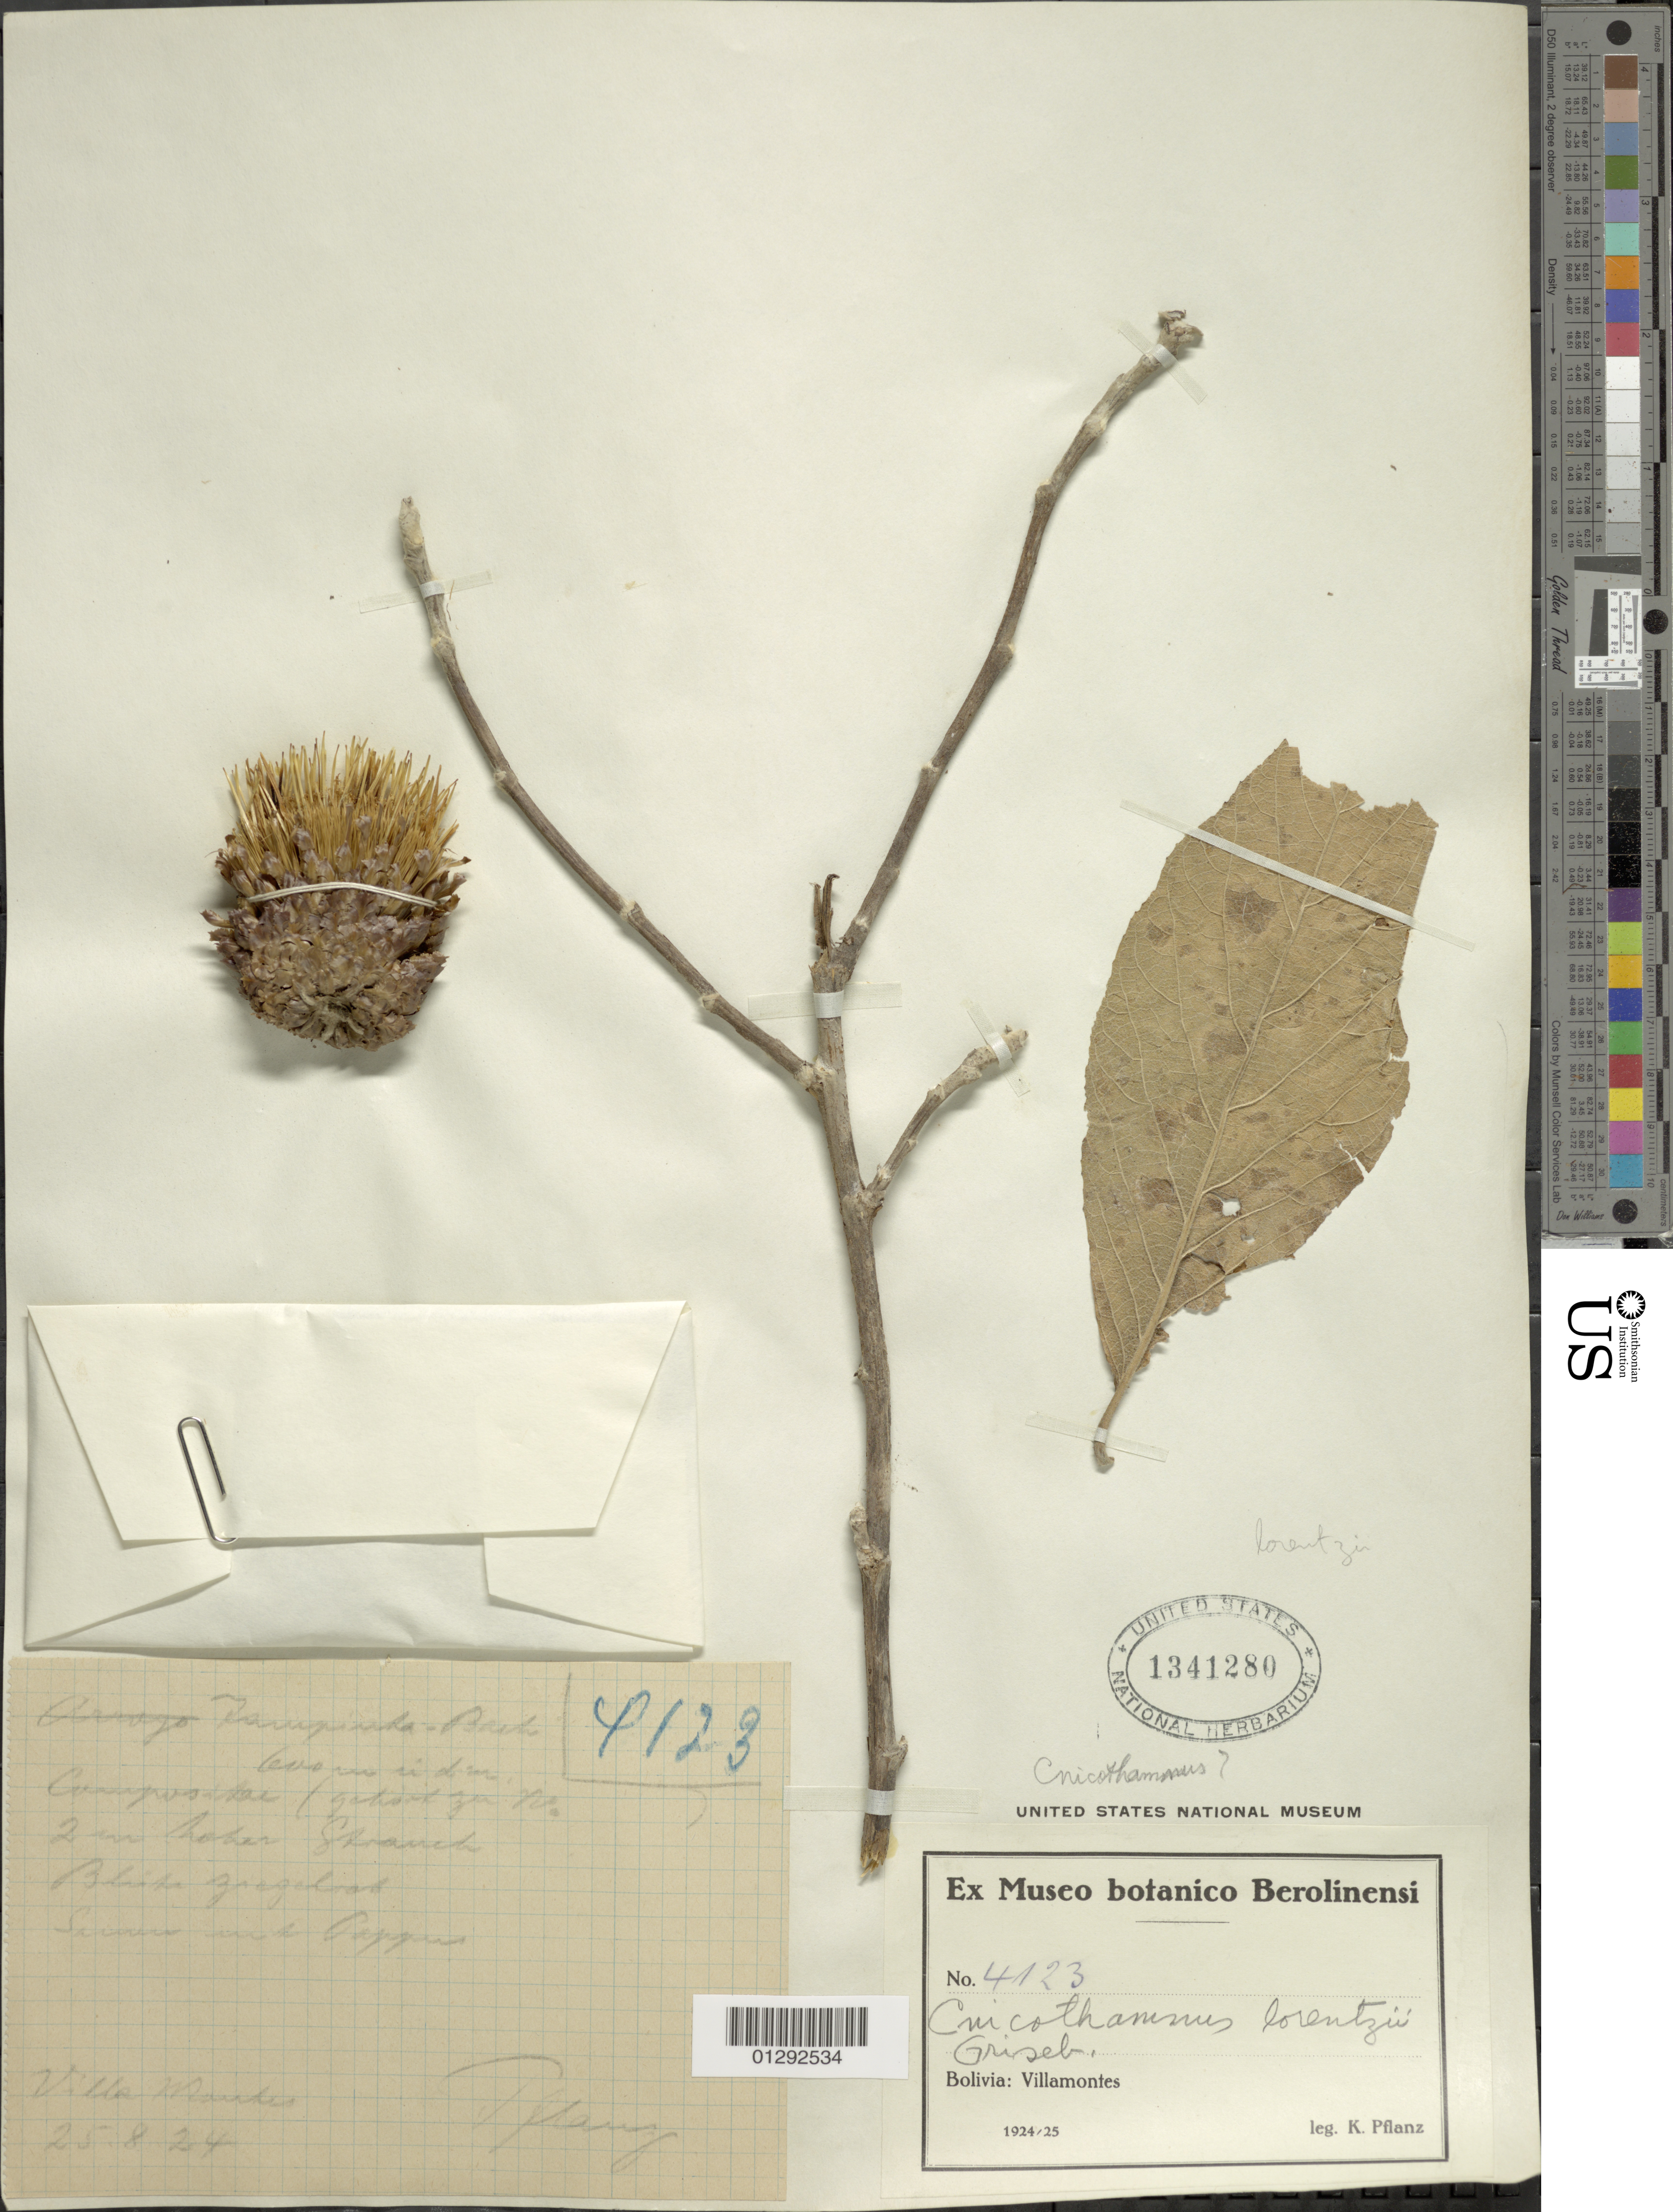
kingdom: Plantae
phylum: Tracheophyta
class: Magnoliopsida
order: Asterales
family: Asteraceae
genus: Cnicothamnus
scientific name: Cnicothamnus lorentzii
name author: Griseb.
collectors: K. Pflanz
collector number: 4123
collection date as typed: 1924/1925, 25 Aug 1924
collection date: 1924-08-25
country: Bolivia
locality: Villamontes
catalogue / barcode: US 1341280